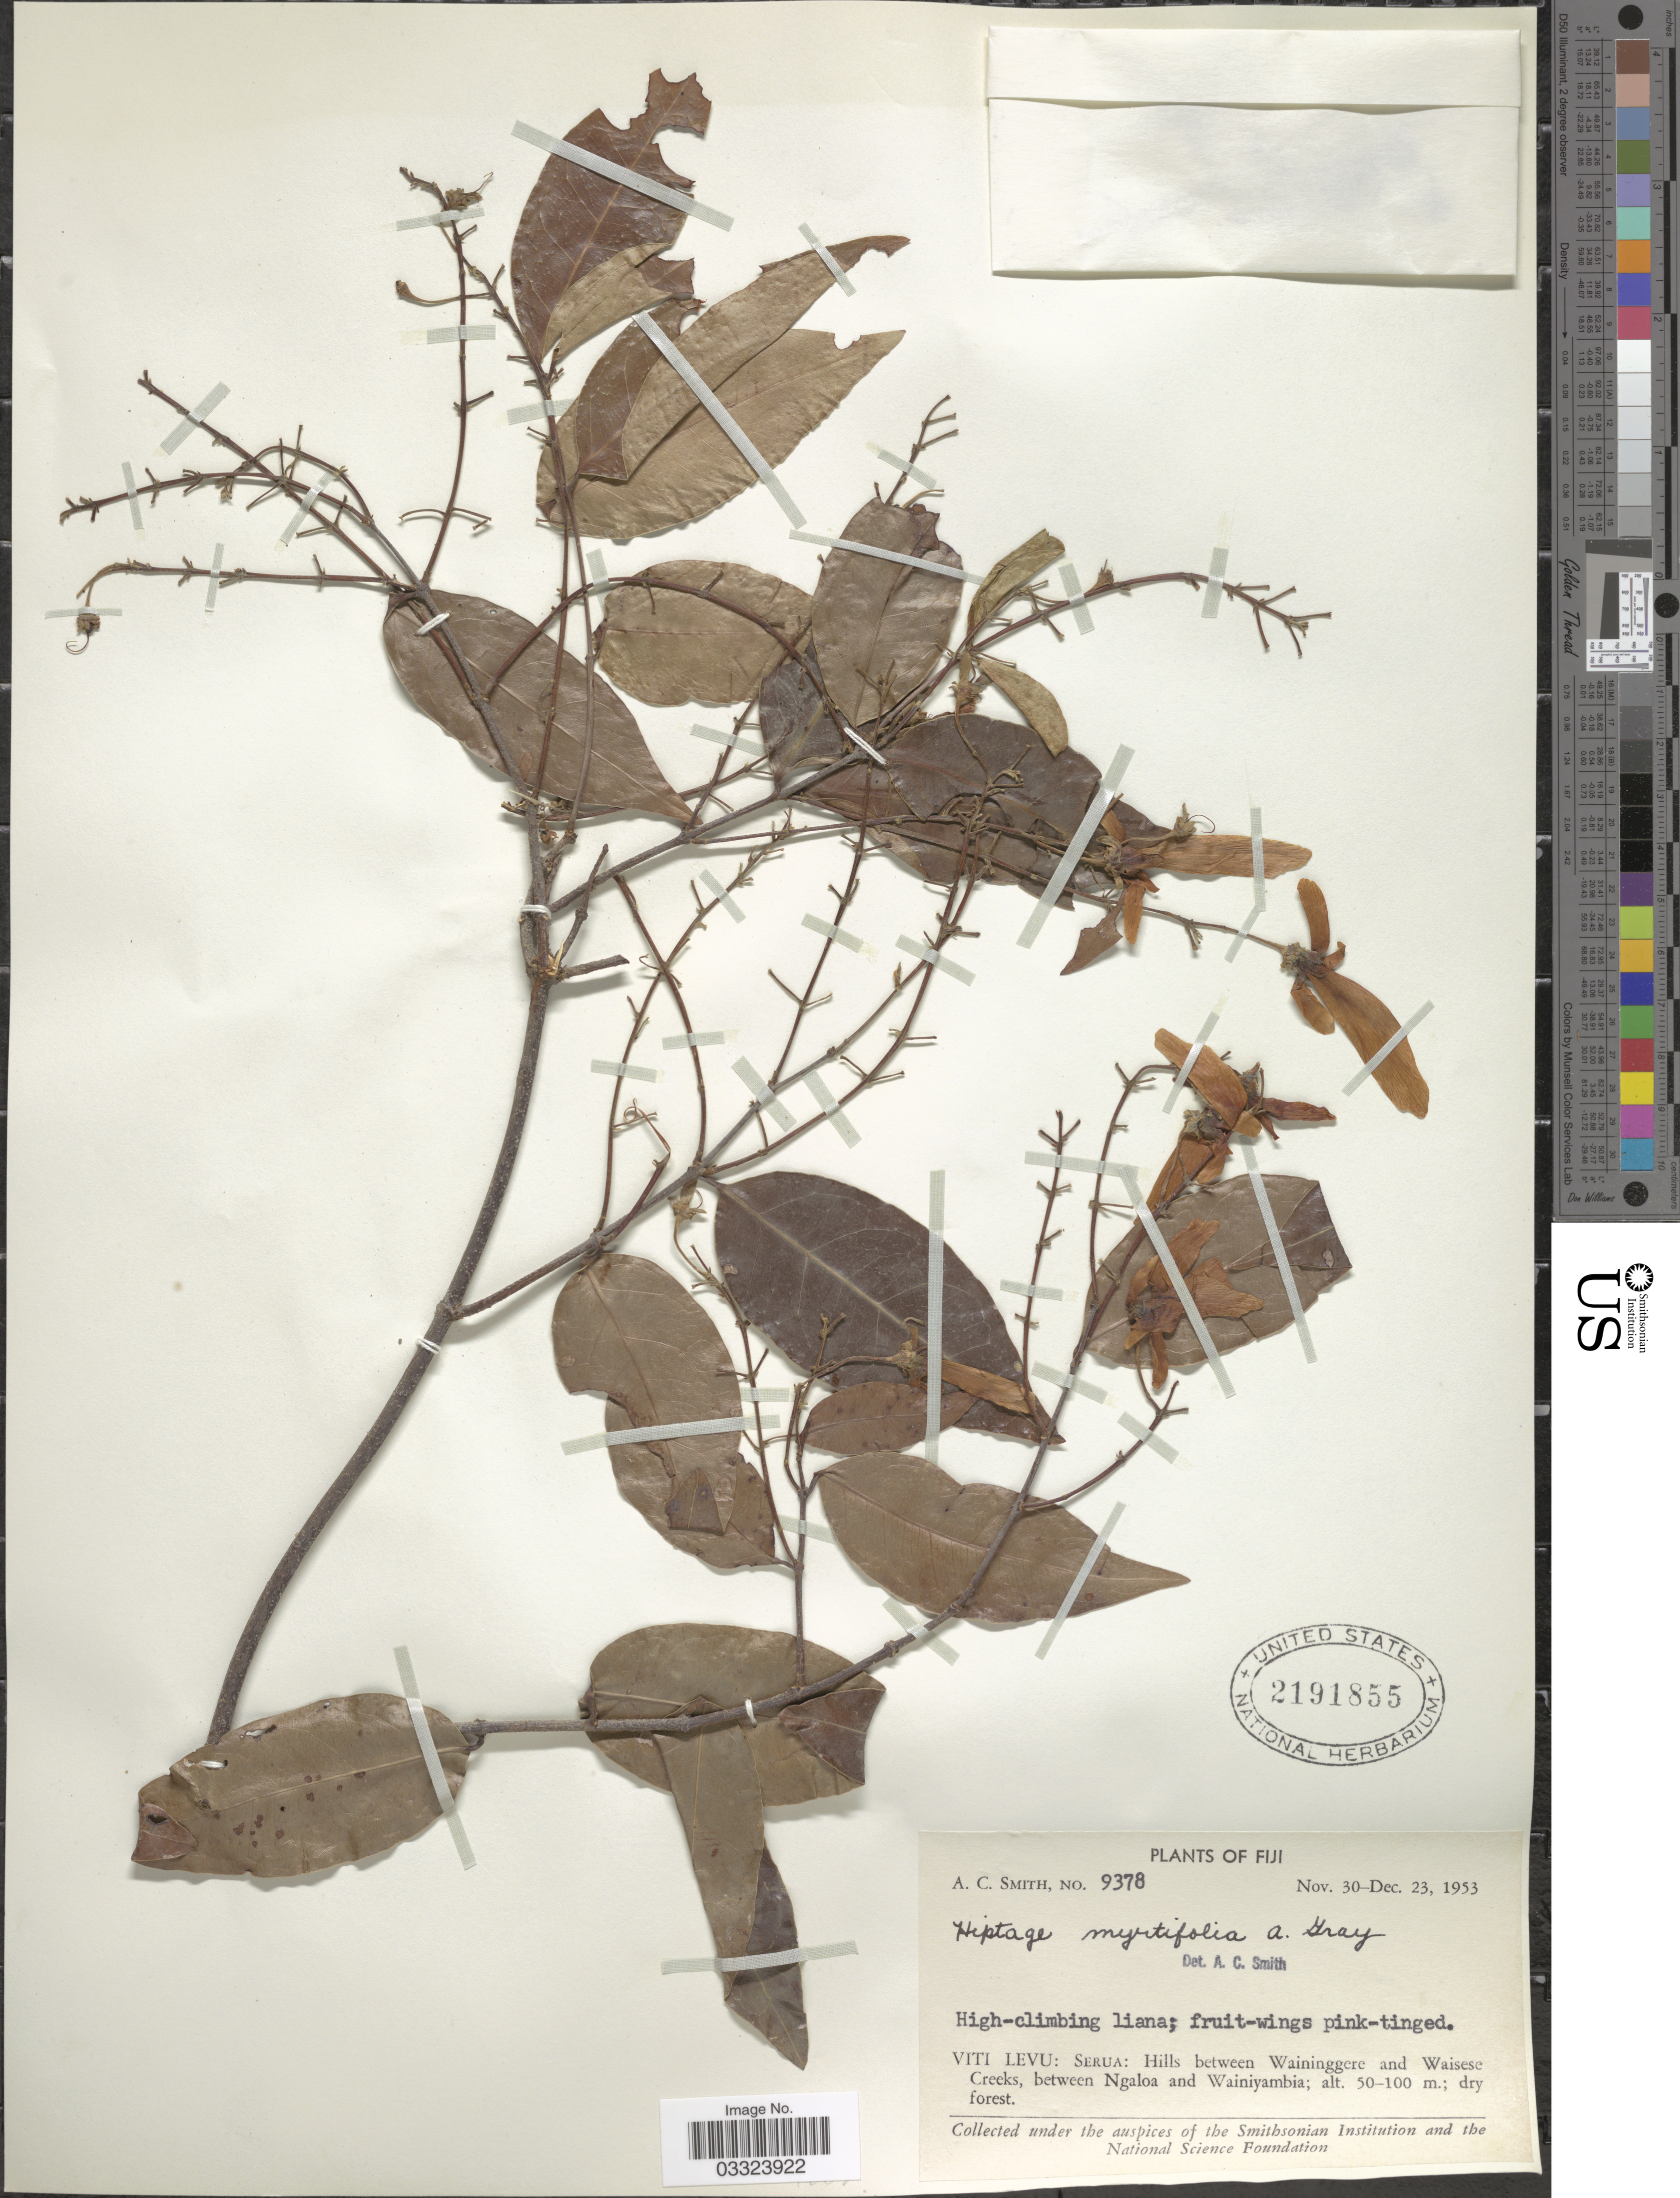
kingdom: Plantae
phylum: Tracheophyta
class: Magnoliopsida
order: Malpighiales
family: Malpighiaceae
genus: Hiptage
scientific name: Hiptage myrtifolia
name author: A. Gray in Wilkes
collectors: A. C. Smith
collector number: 9378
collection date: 1953-11-30/1953-12-23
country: Fiji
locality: Viti Levu: Serua: Hills between Waininggere and Waisese Creeks, between Ngaloa and Wainiyambia.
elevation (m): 50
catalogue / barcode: US 2191855